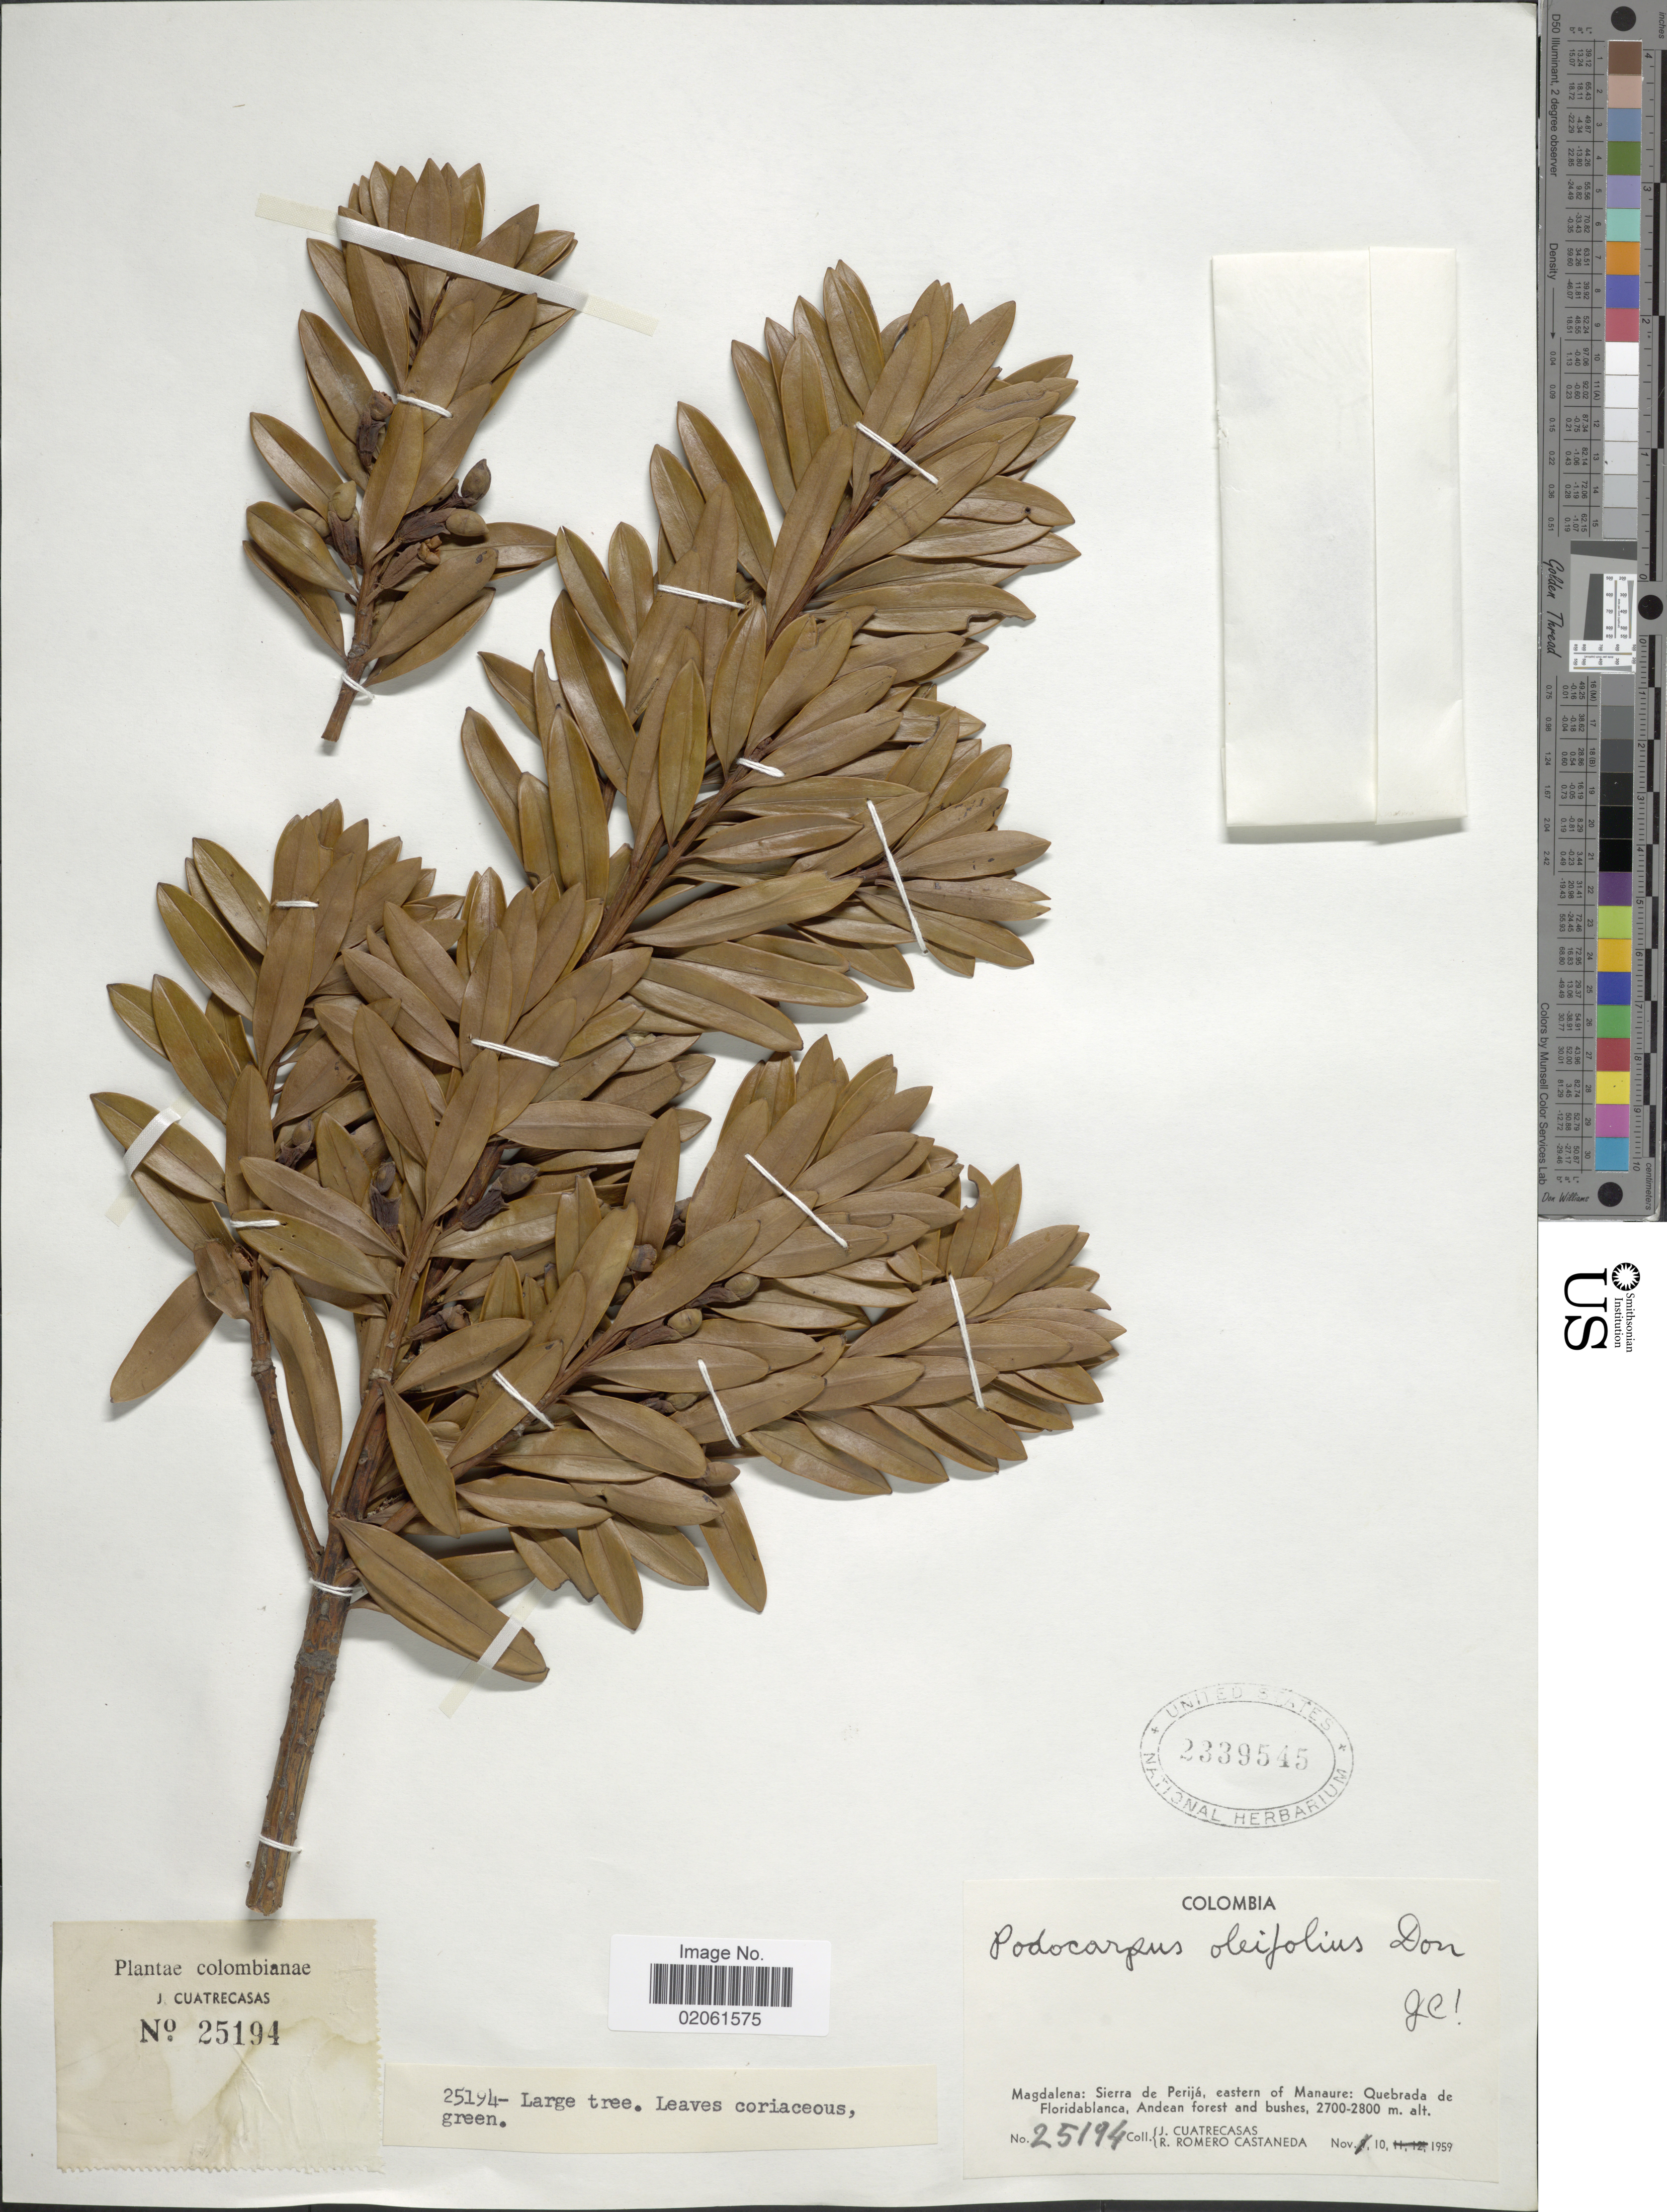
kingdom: Plantae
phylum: Tracheophyta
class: Pinopsida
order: Pinales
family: Podocarpaceae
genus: Podocarpus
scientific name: Podocarpus oleifolius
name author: D. Don ex Lamb.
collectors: J. Cuatrecasas & R. Romero Castañeda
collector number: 25194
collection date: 1959-11-10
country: Colombia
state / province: Magdalena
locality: Magdalena: Sierra de Perija, eastern of Manaure: Quebrada de Floridablanca, Andean forest and bushes.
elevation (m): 2700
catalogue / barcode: US 2339545